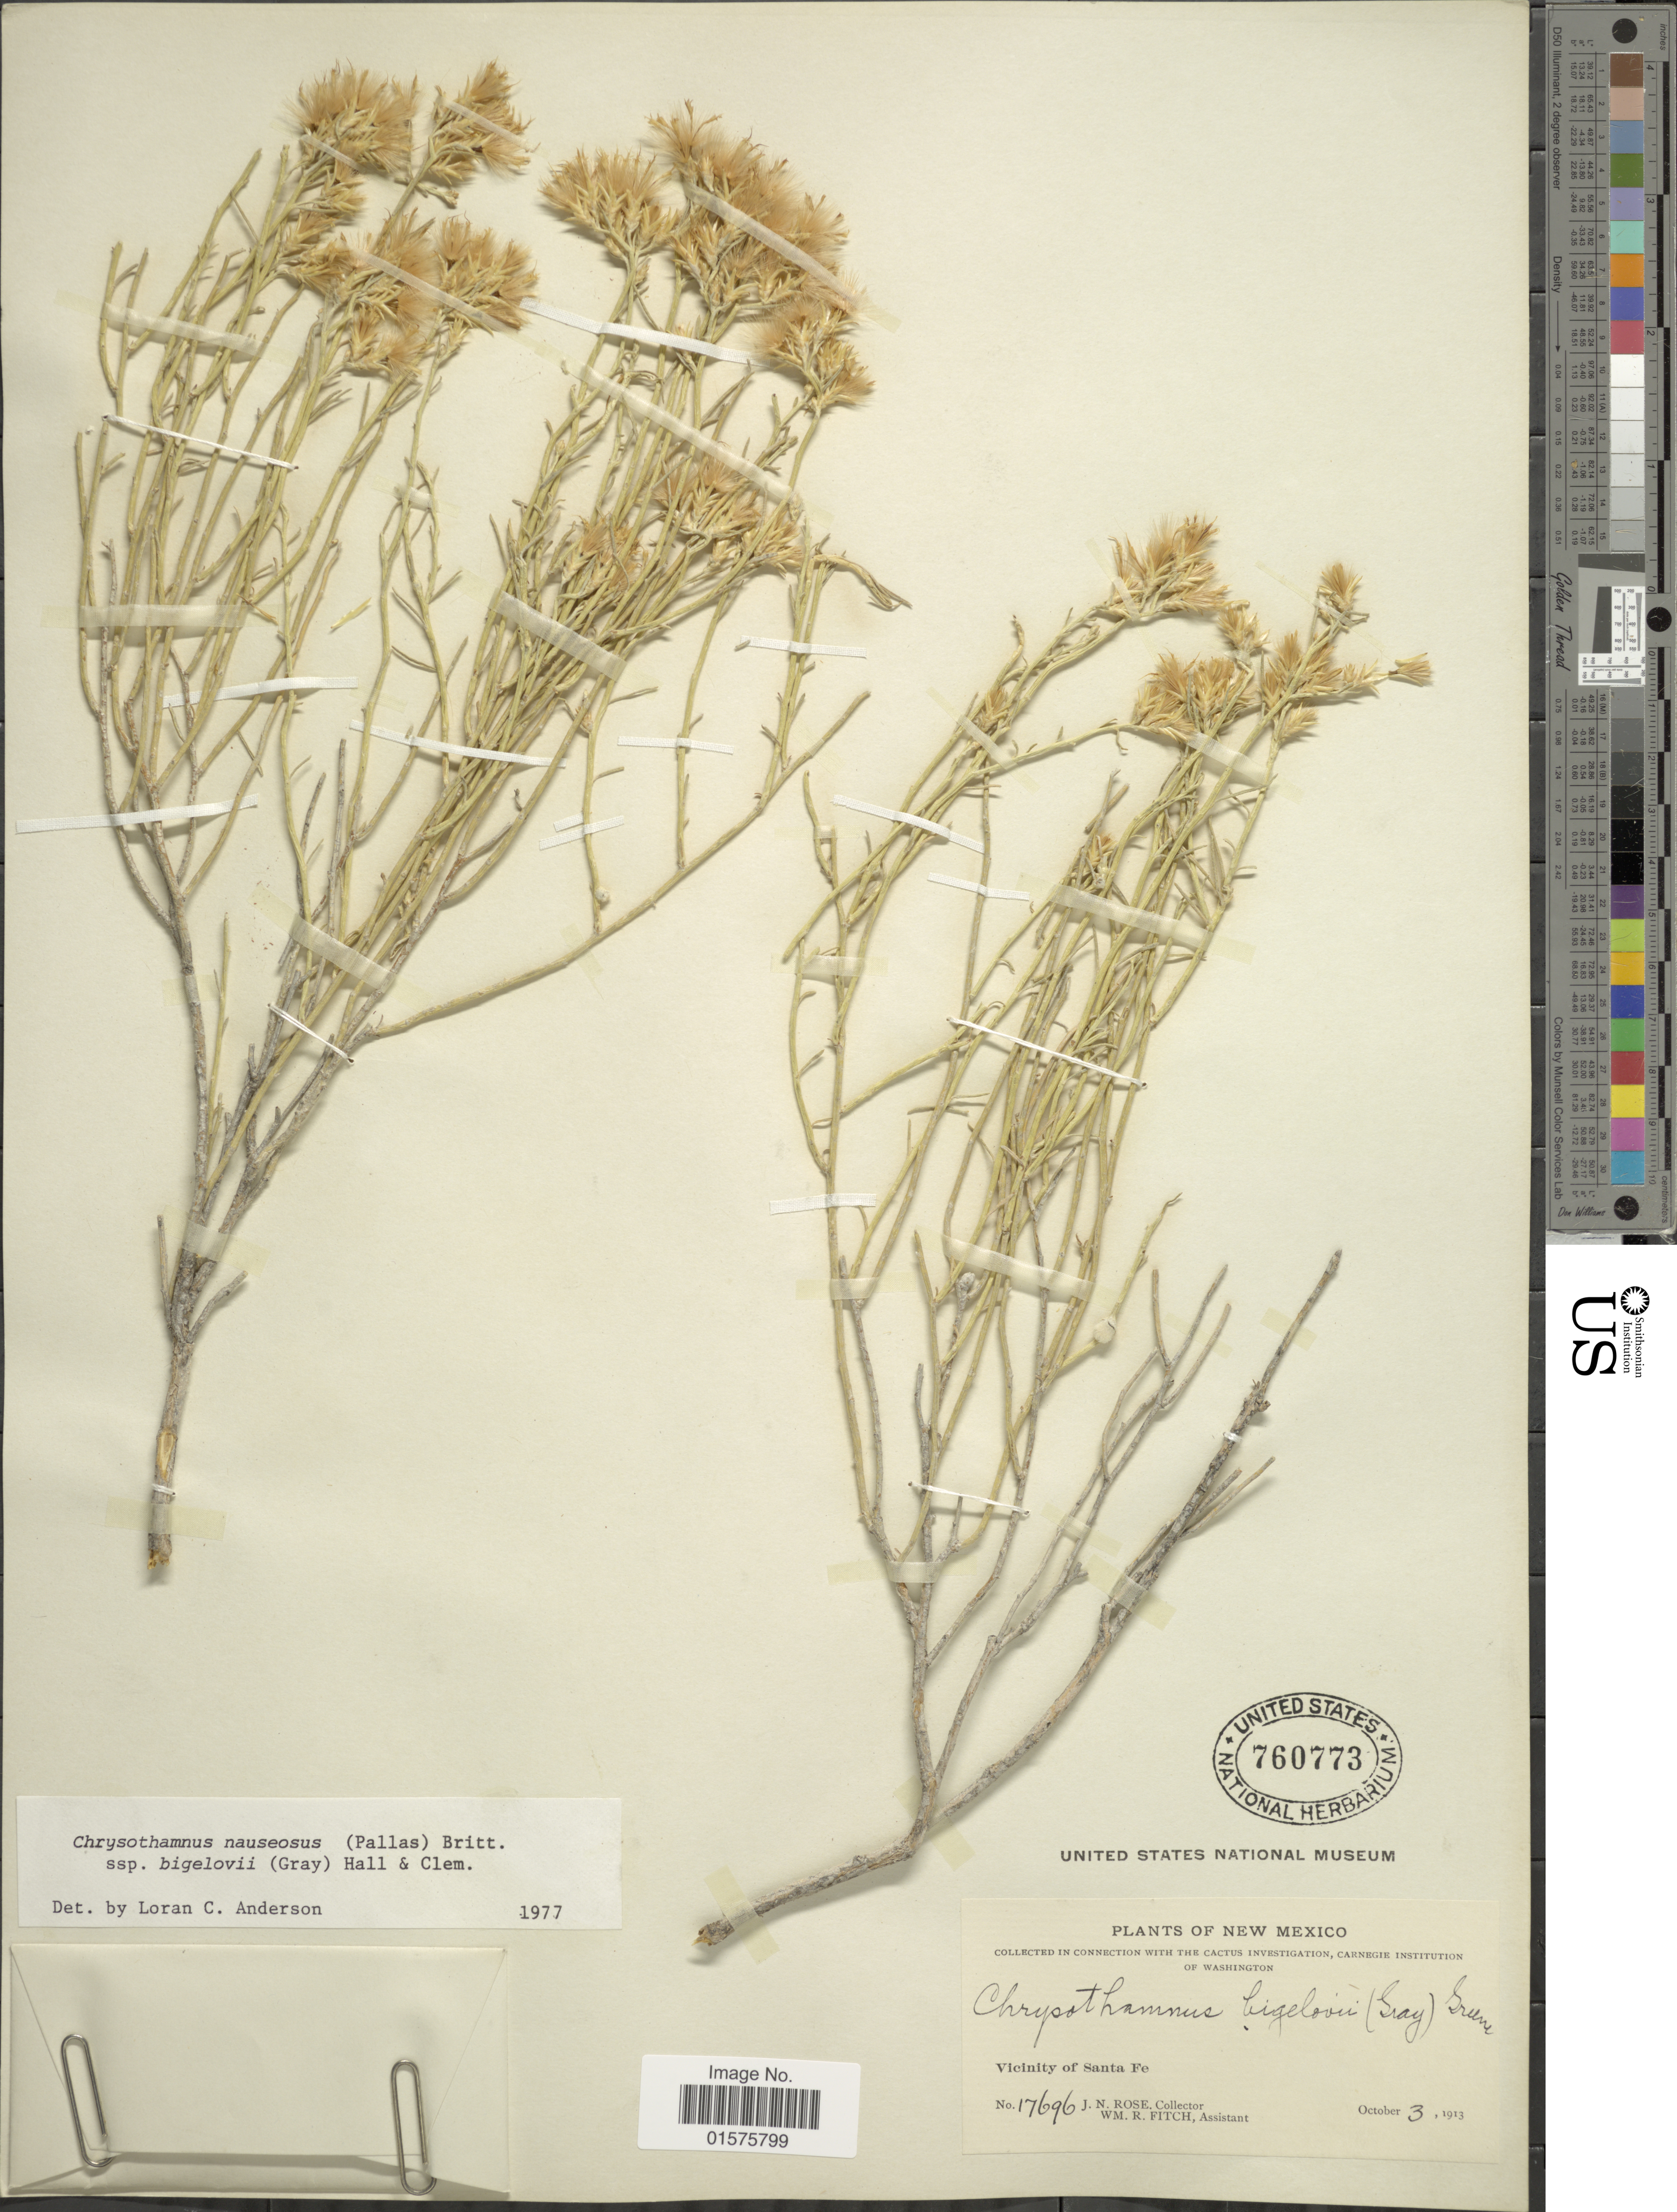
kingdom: Plantae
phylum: Tracheophyta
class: Magnoliopsida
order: Asterales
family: Asteraceae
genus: Ericameria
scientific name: Ericameria nauseosa var. bigelovii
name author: (A. Gray) G.L. Nesom & G.I. Baird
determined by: Urbatsch, Lowell E., Curator (LSU), Louisiana State University (UNITED STATES)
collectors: J. N. Rose & W. R. Fitch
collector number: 17696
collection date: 1913-10-03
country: United States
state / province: New Mexico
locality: Vicinity of Santa Fe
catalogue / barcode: US 760773